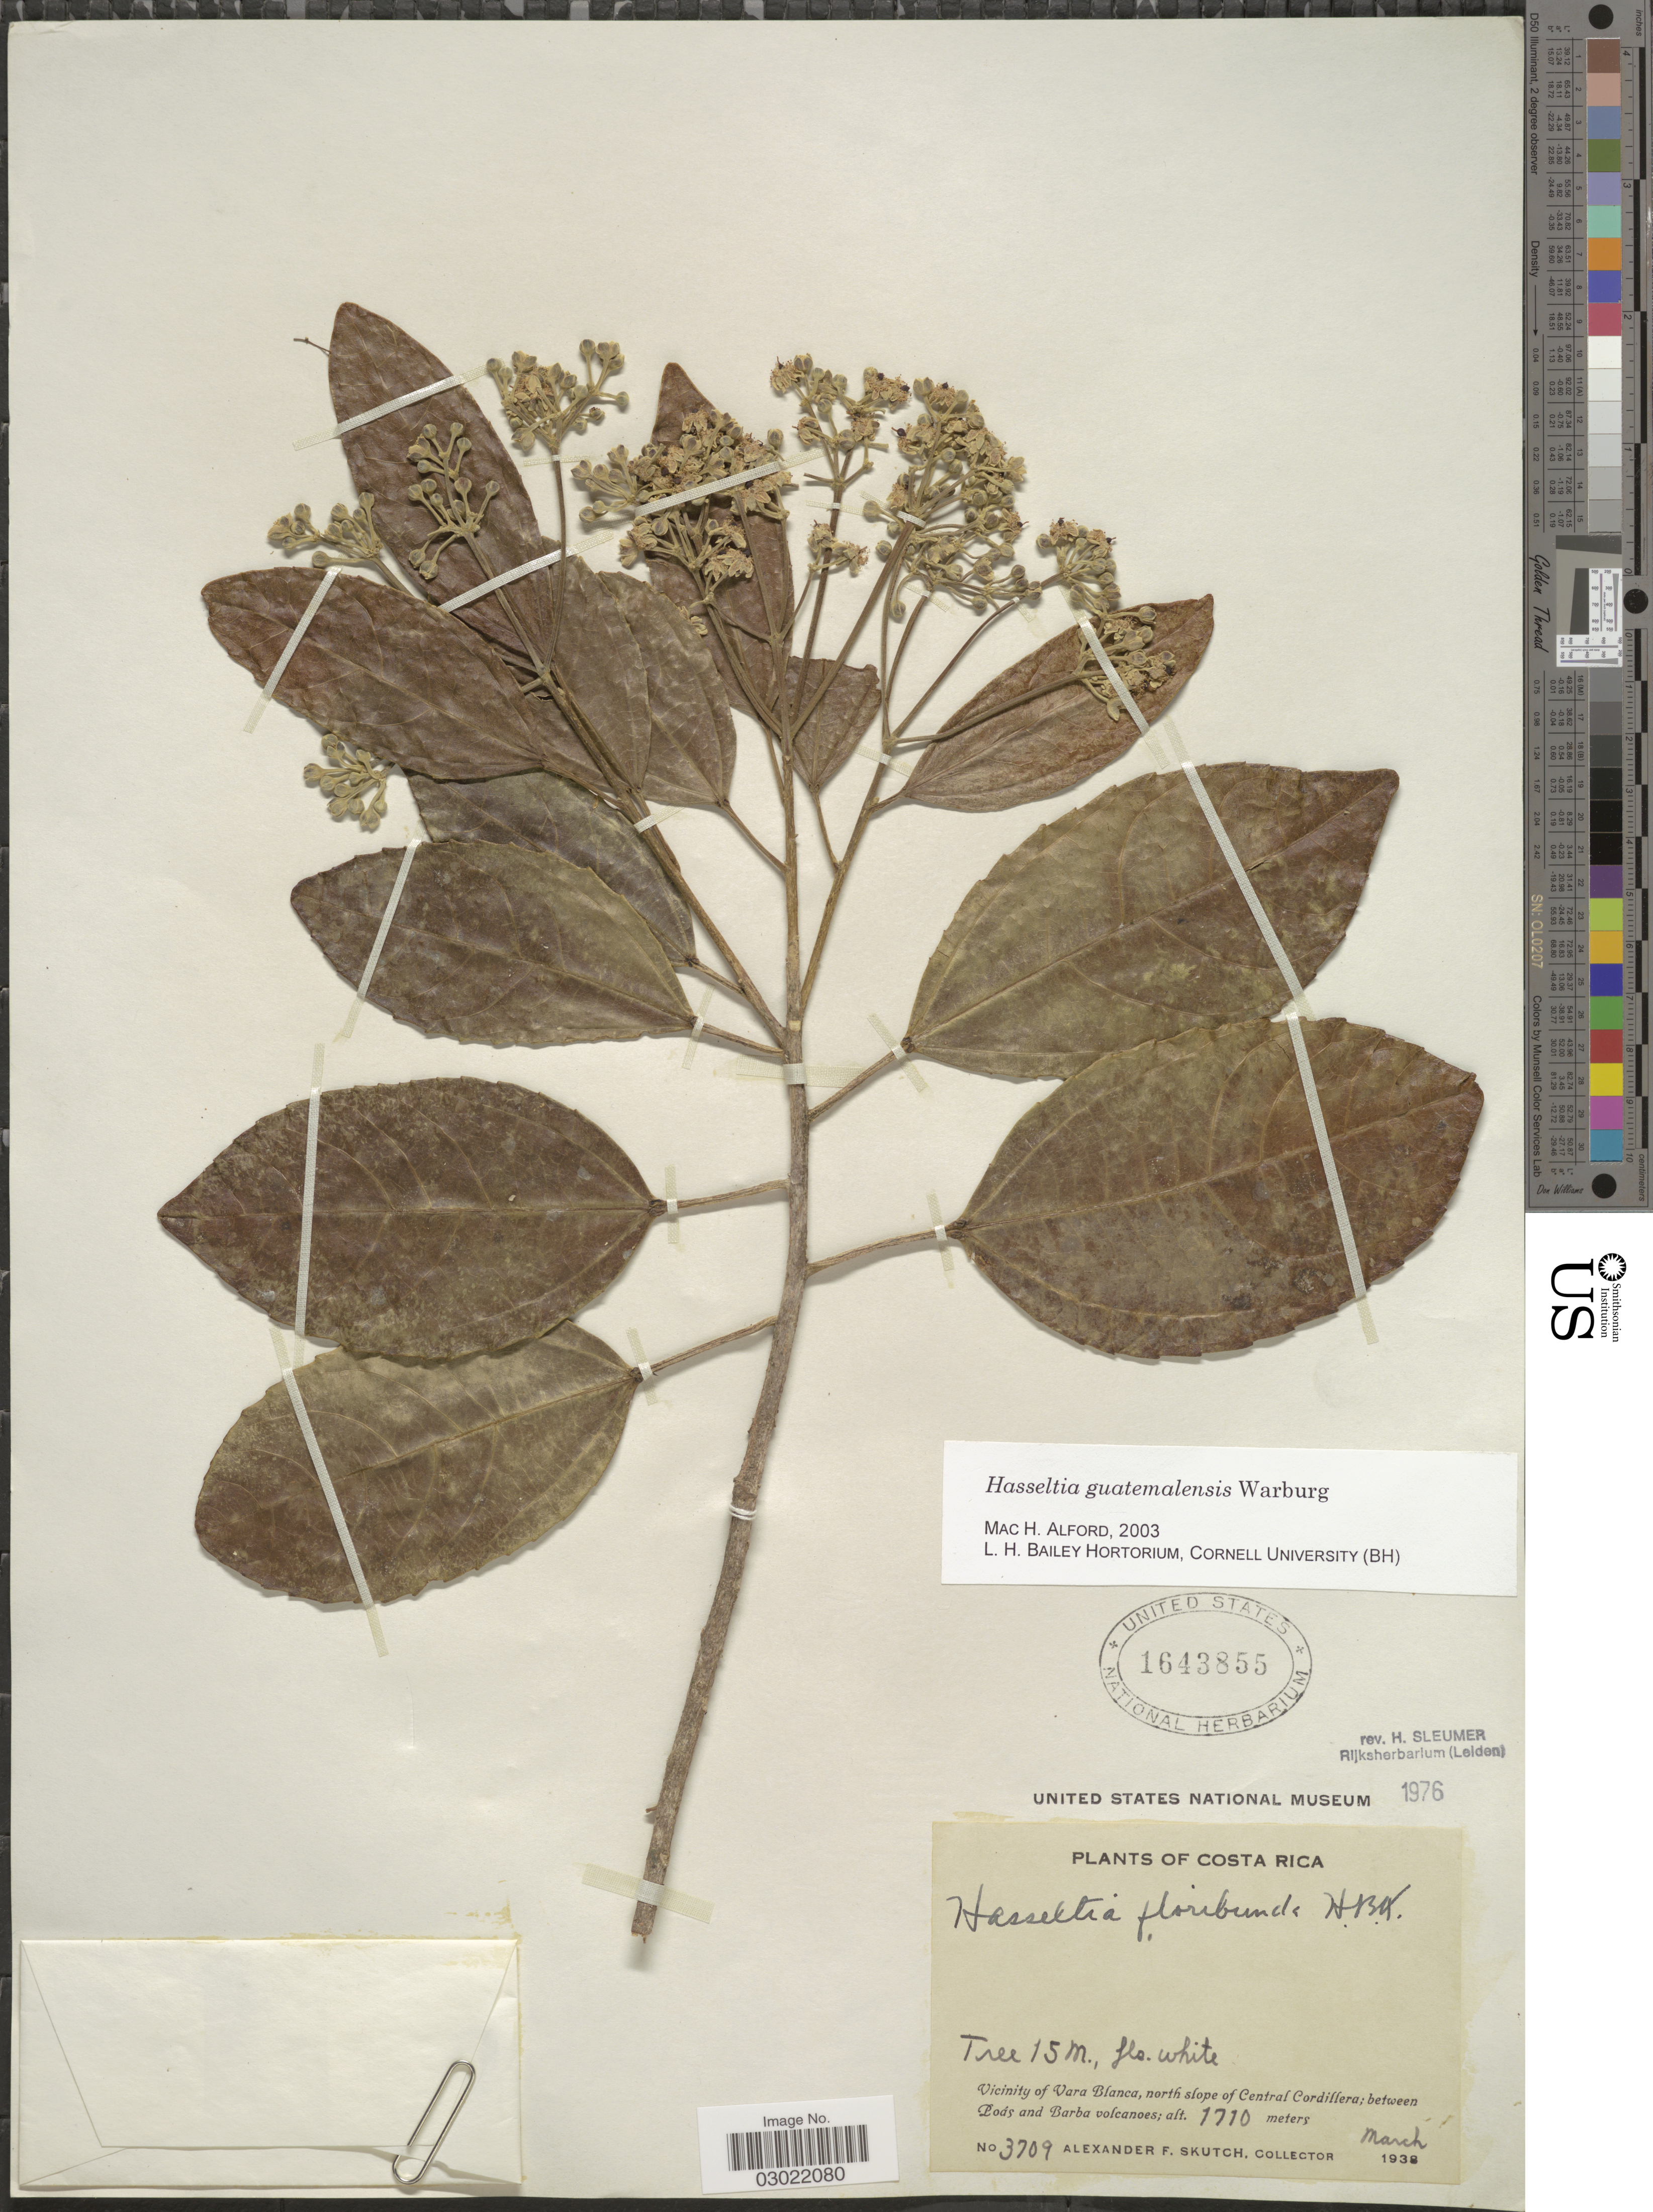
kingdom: Plantae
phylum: Tracheophyta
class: Magnoliopsida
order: Malpighiales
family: Salicaceae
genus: Hasseltia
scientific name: Hasseltia guatemalensis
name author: Warb.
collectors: A. F. Skutch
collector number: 3709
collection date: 1938-03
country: Costa Rica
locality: Vicinity of Vara Blanca, north slope of Central Cordillera; between Pods and Barba volcanoes.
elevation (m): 1710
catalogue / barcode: US 1643855